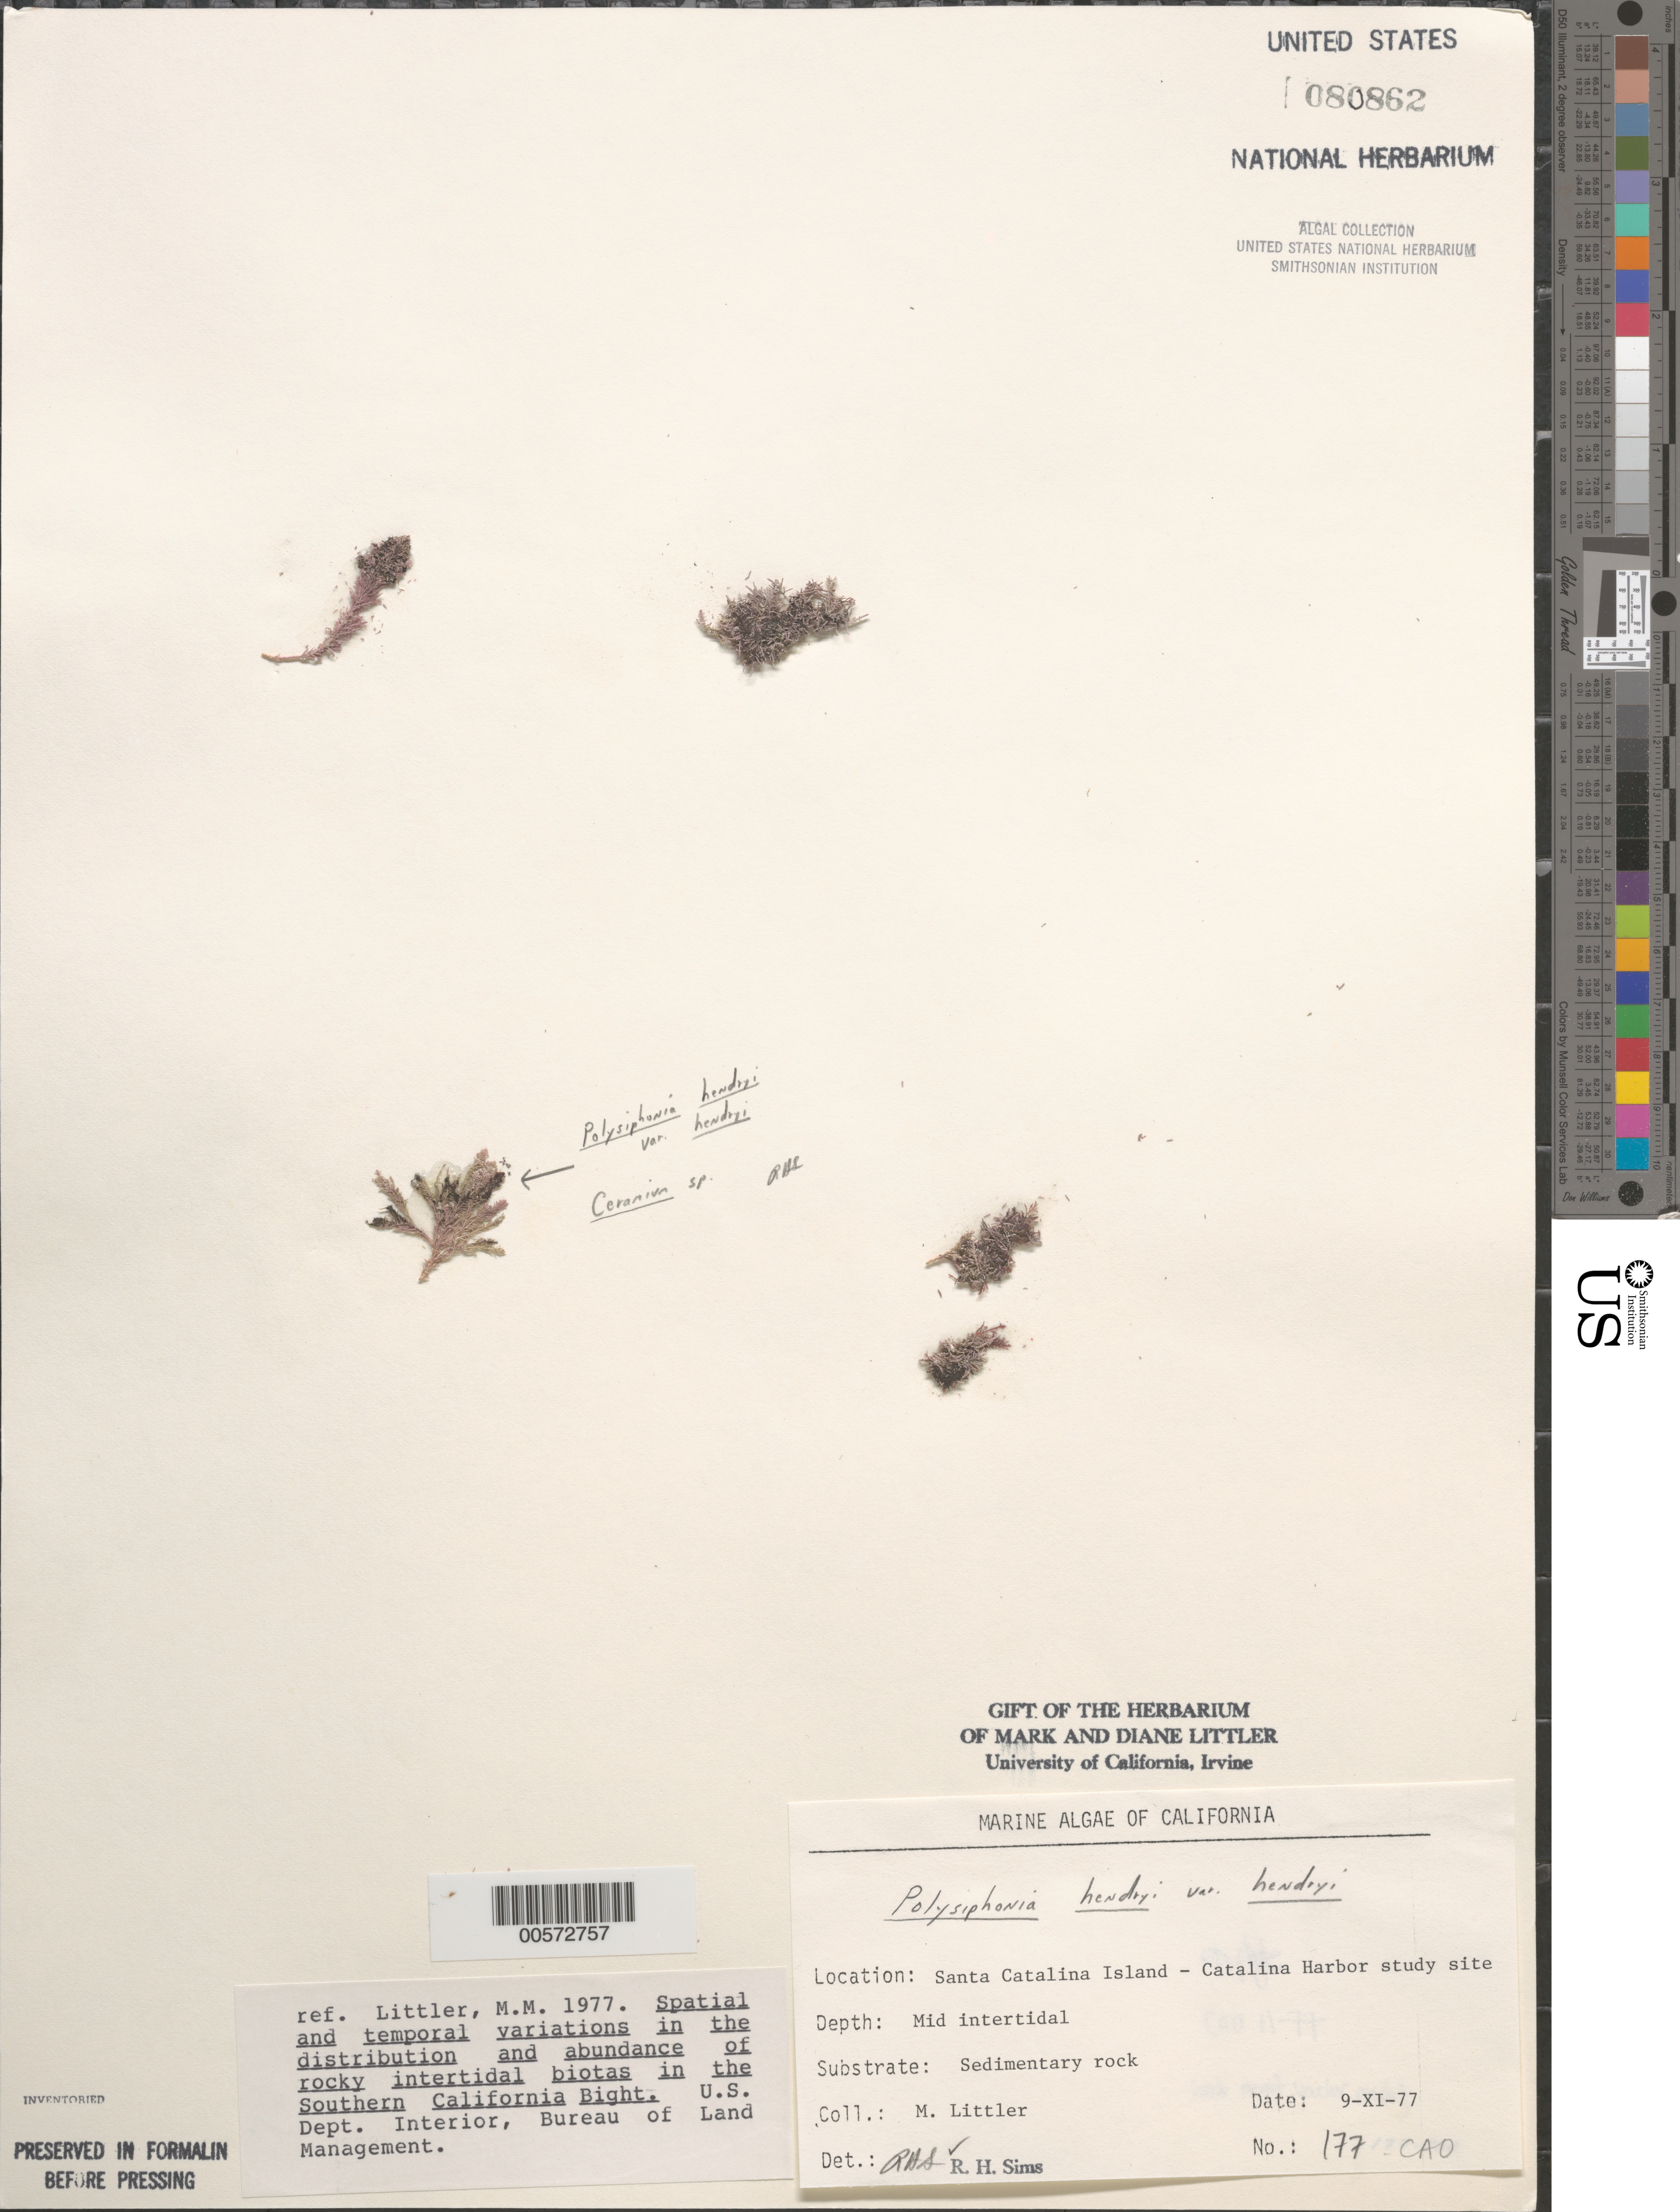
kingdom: Plantae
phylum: Rhodophyta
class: Florideophyceae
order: Ceramiales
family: Rhodomelaceae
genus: Vertebrata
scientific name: Vertebrata hendryi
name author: (N.L. Gardner) Savoie & G.W. Saunders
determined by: Algae name updating Project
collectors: M. M. Littler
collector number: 177-cao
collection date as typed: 09 Nov 1977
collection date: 1977-11-09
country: United States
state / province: California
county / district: Los Angeles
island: Santa Catalina Island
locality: West side of Catalina Harbor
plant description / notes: BLM-SOCALBIGHT Rocky Intertidal Survey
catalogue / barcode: US 80862